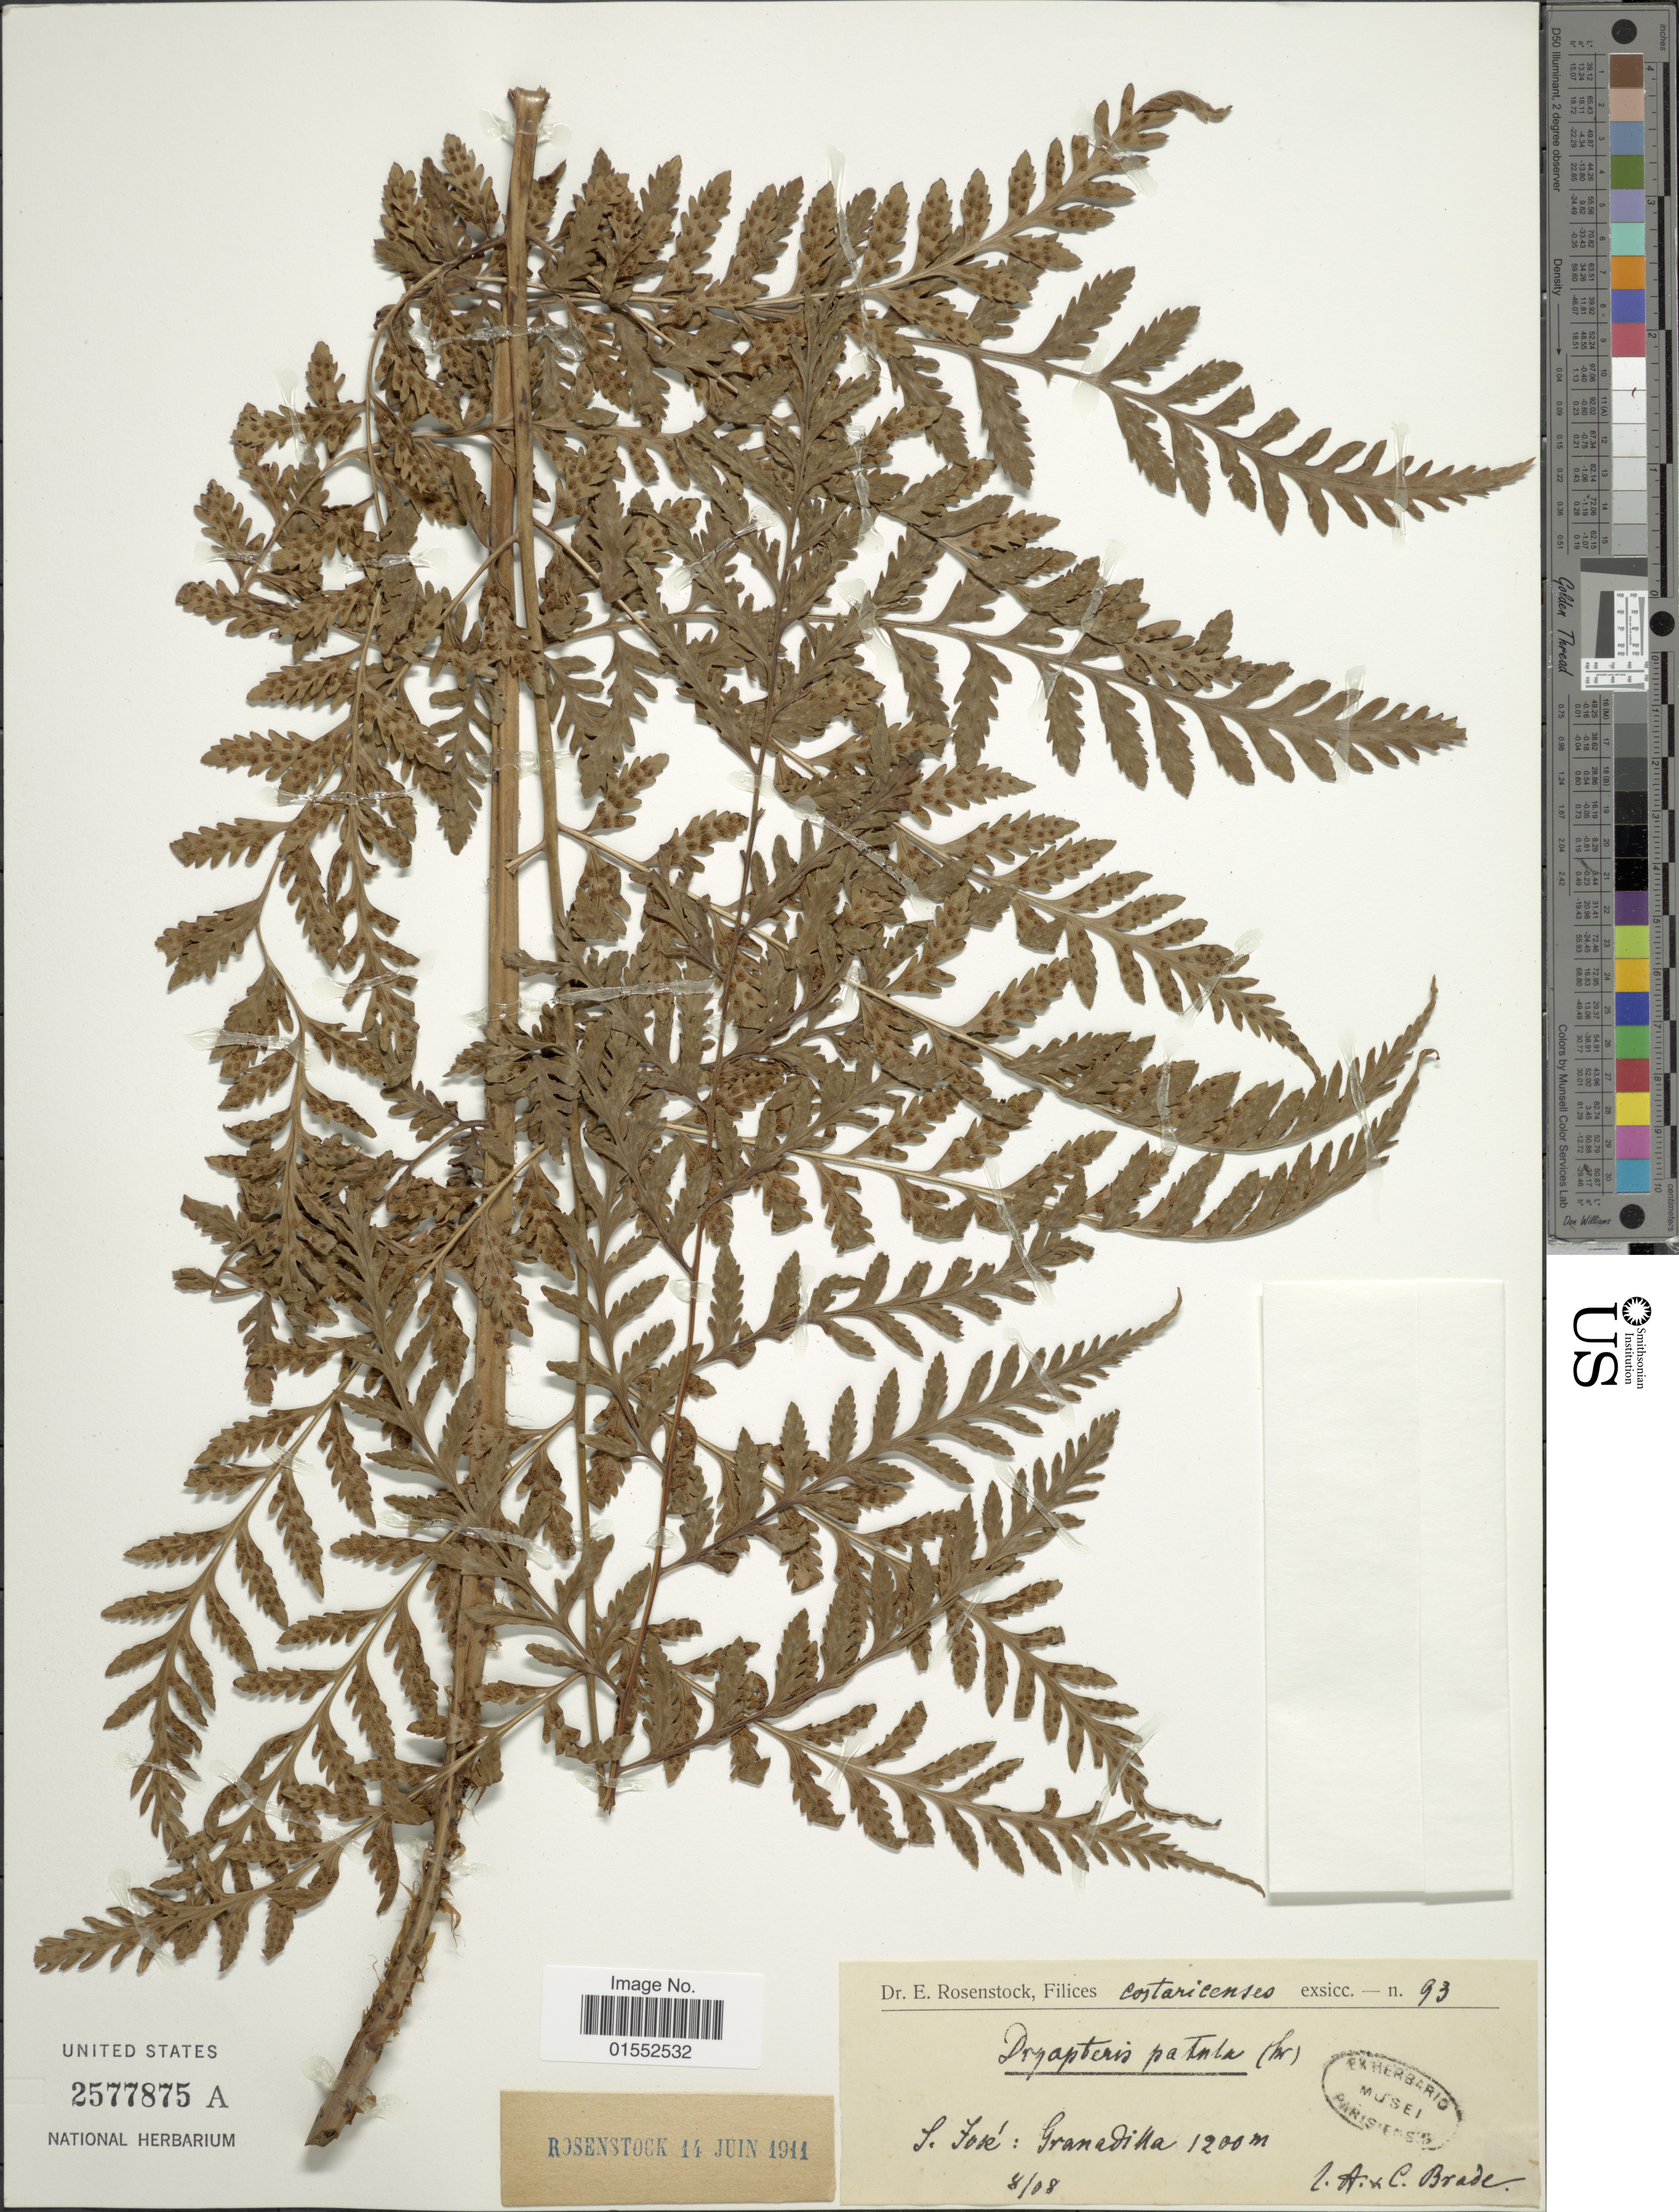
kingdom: Plantae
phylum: Tracheophyta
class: Polypodiopsida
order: Polypodiales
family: Dryopteridaceae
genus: Dryopteris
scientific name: Dryopteris patula var. serrata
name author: (Mett.) C.V. Morton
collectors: A. Brade & C. Brade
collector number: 93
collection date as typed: Transcribed d/m/y: /8/8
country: Costa Rica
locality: S. Jose: Granadika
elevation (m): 1200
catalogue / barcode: US 2577875A